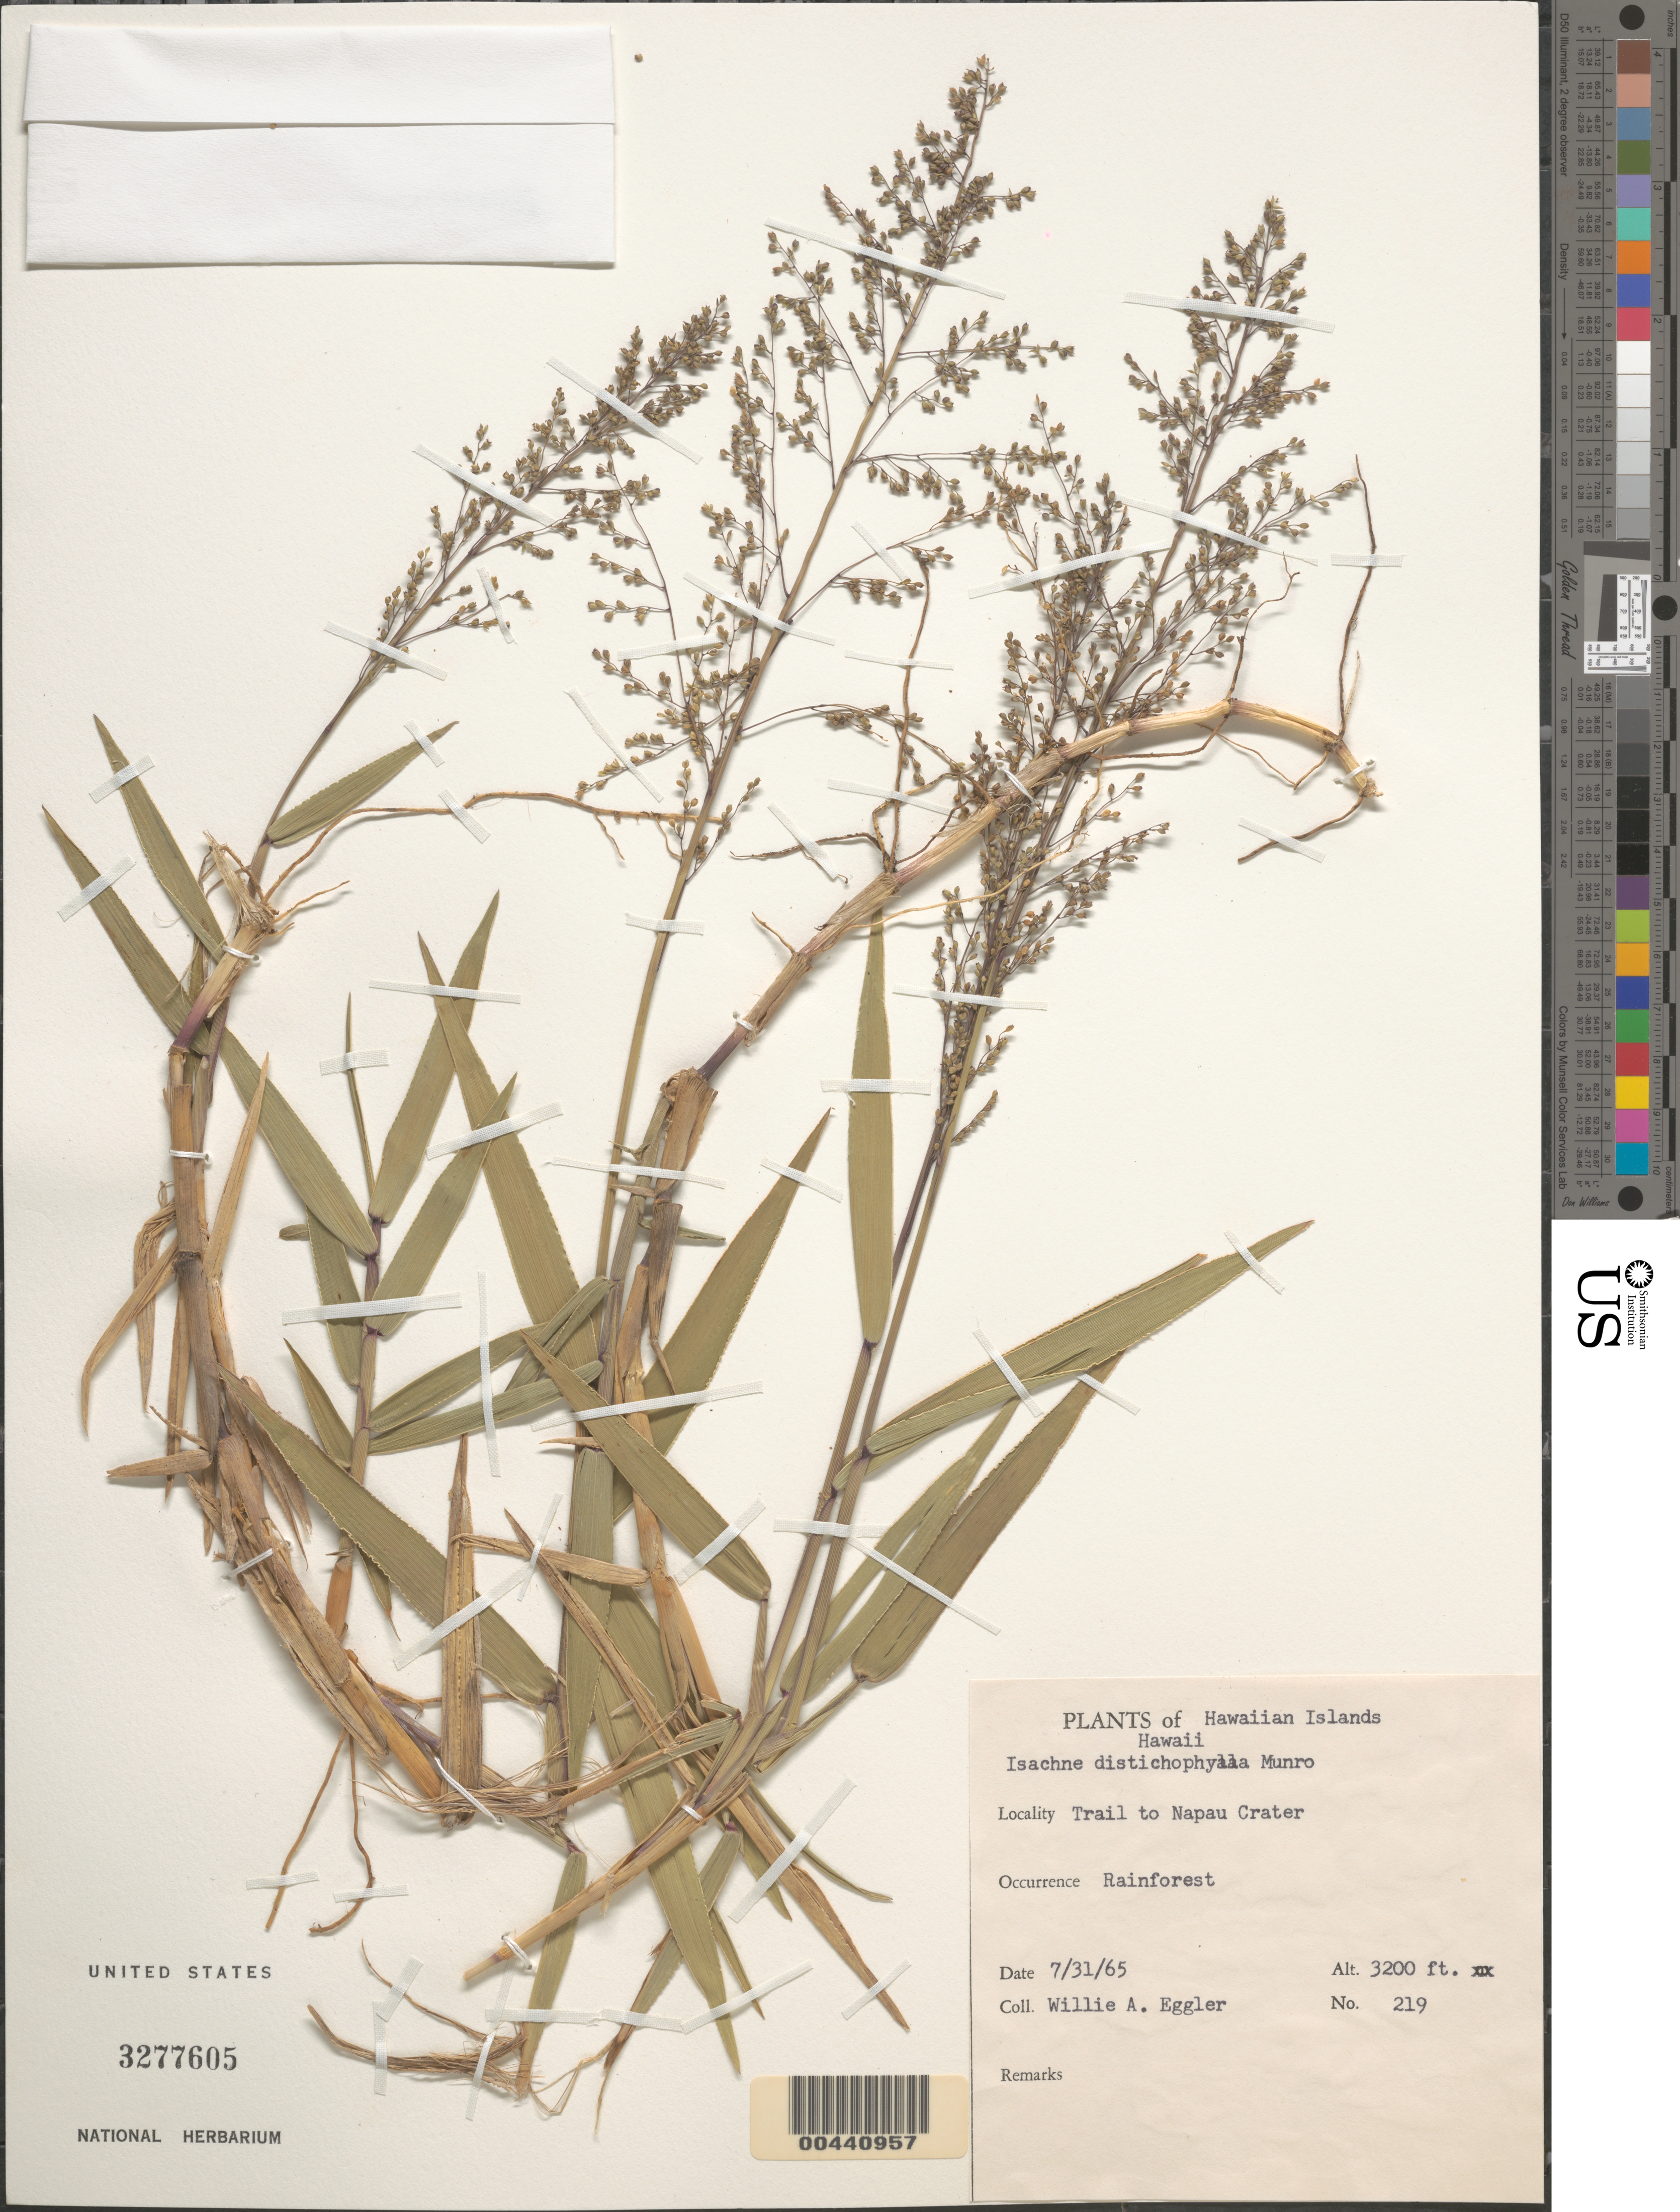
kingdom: Plantae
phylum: Tracheophyta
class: Liliopsida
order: Poales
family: Poaceae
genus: Isachne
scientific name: Isachne distichophylla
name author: Munro ex Hillebr.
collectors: W. A. Eggler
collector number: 219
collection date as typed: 31 Jul 1965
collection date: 1965-07-31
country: United States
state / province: Hawaii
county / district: Hawaii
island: Hawaii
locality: Trail to Napu Crater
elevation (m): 975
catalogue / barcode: US 3277605